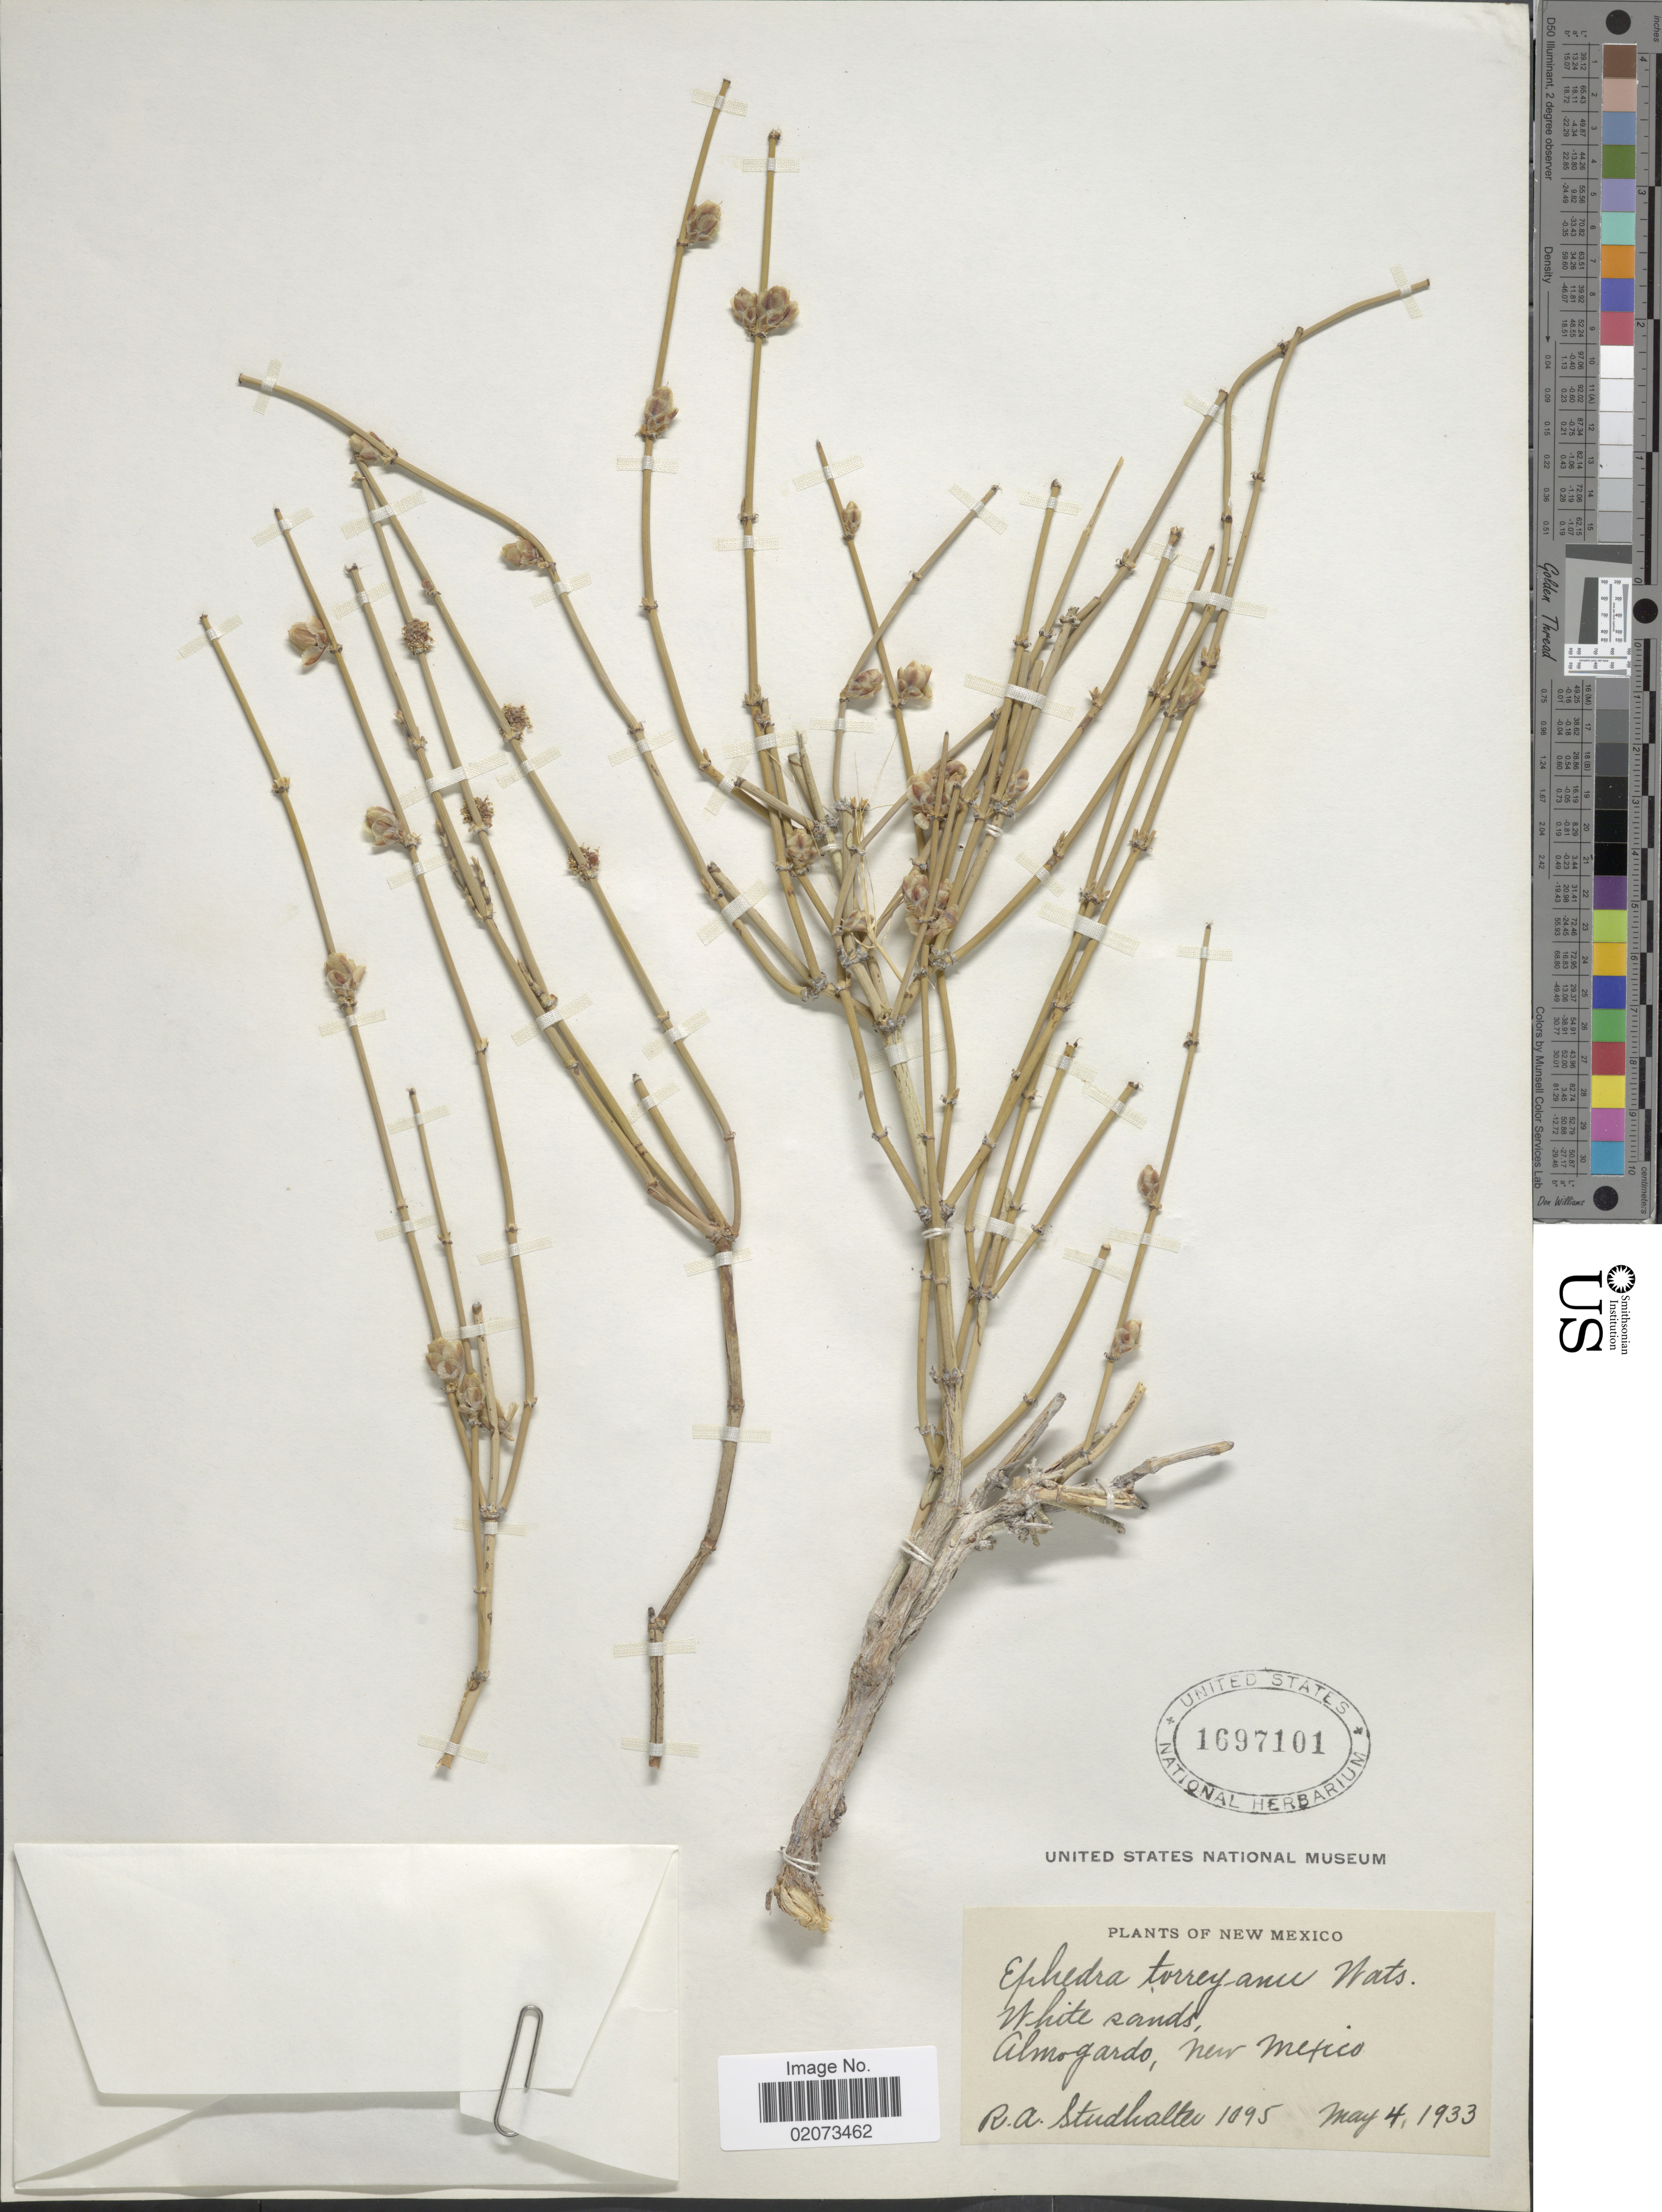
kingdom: Plantae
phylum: Tracheophyta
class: Gnetopsida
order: Ephedrales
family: Ephedraceae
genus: Ephedra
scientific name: Ephedra torreyana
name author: S. Watson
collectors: R. Studhalter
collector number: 1095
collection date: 1933-05-04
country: United States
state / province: New Mexico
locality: New Mexico. Almogado, New Mexico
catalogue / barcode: US 1697101